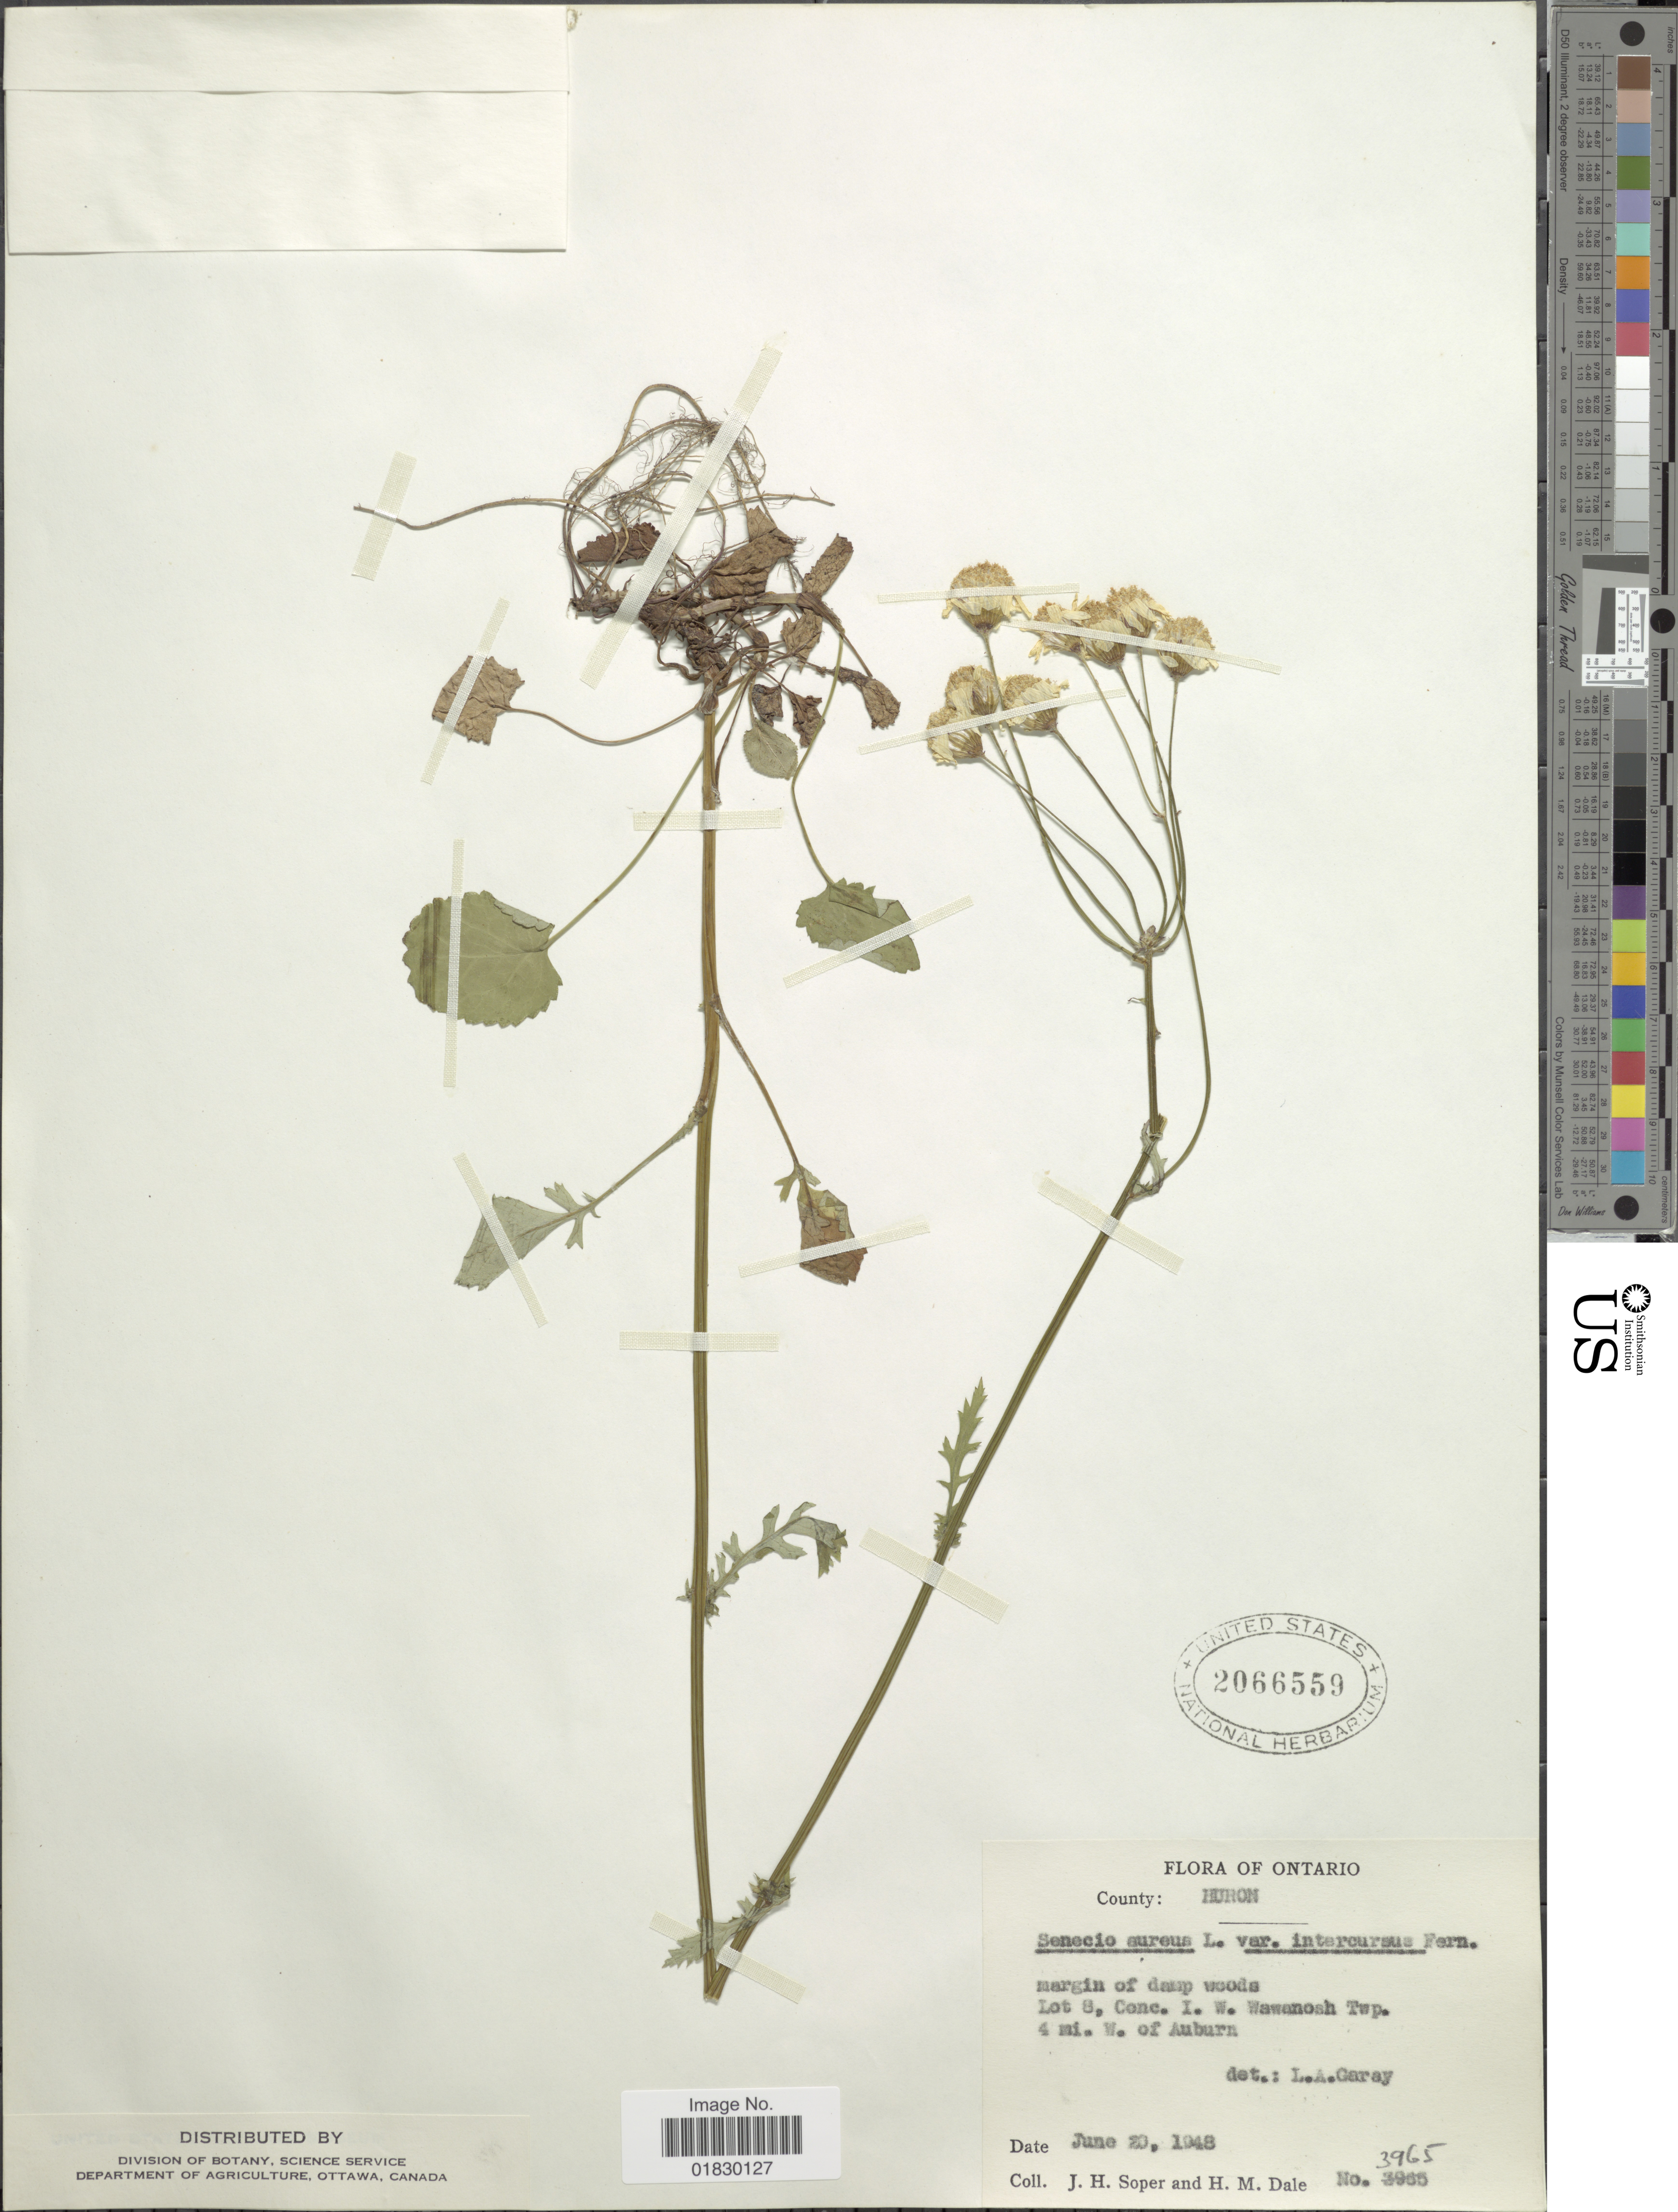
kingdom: Plantae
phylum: Tracheophyta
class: Magnoliopsida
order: Asterales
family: Asteraceae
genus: Packera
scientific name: Packera aurea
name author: (L.) Á. Löve & D. Löve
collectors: J. H. Soper & H. M. Dale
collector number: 3965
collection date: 1948-06-23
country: Canada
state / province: Ontario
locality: County: Huron, Lot 8, Conc. I. W. Wawanosh Twp, 4 mi. W. of Auburn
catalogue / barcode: US 2066559